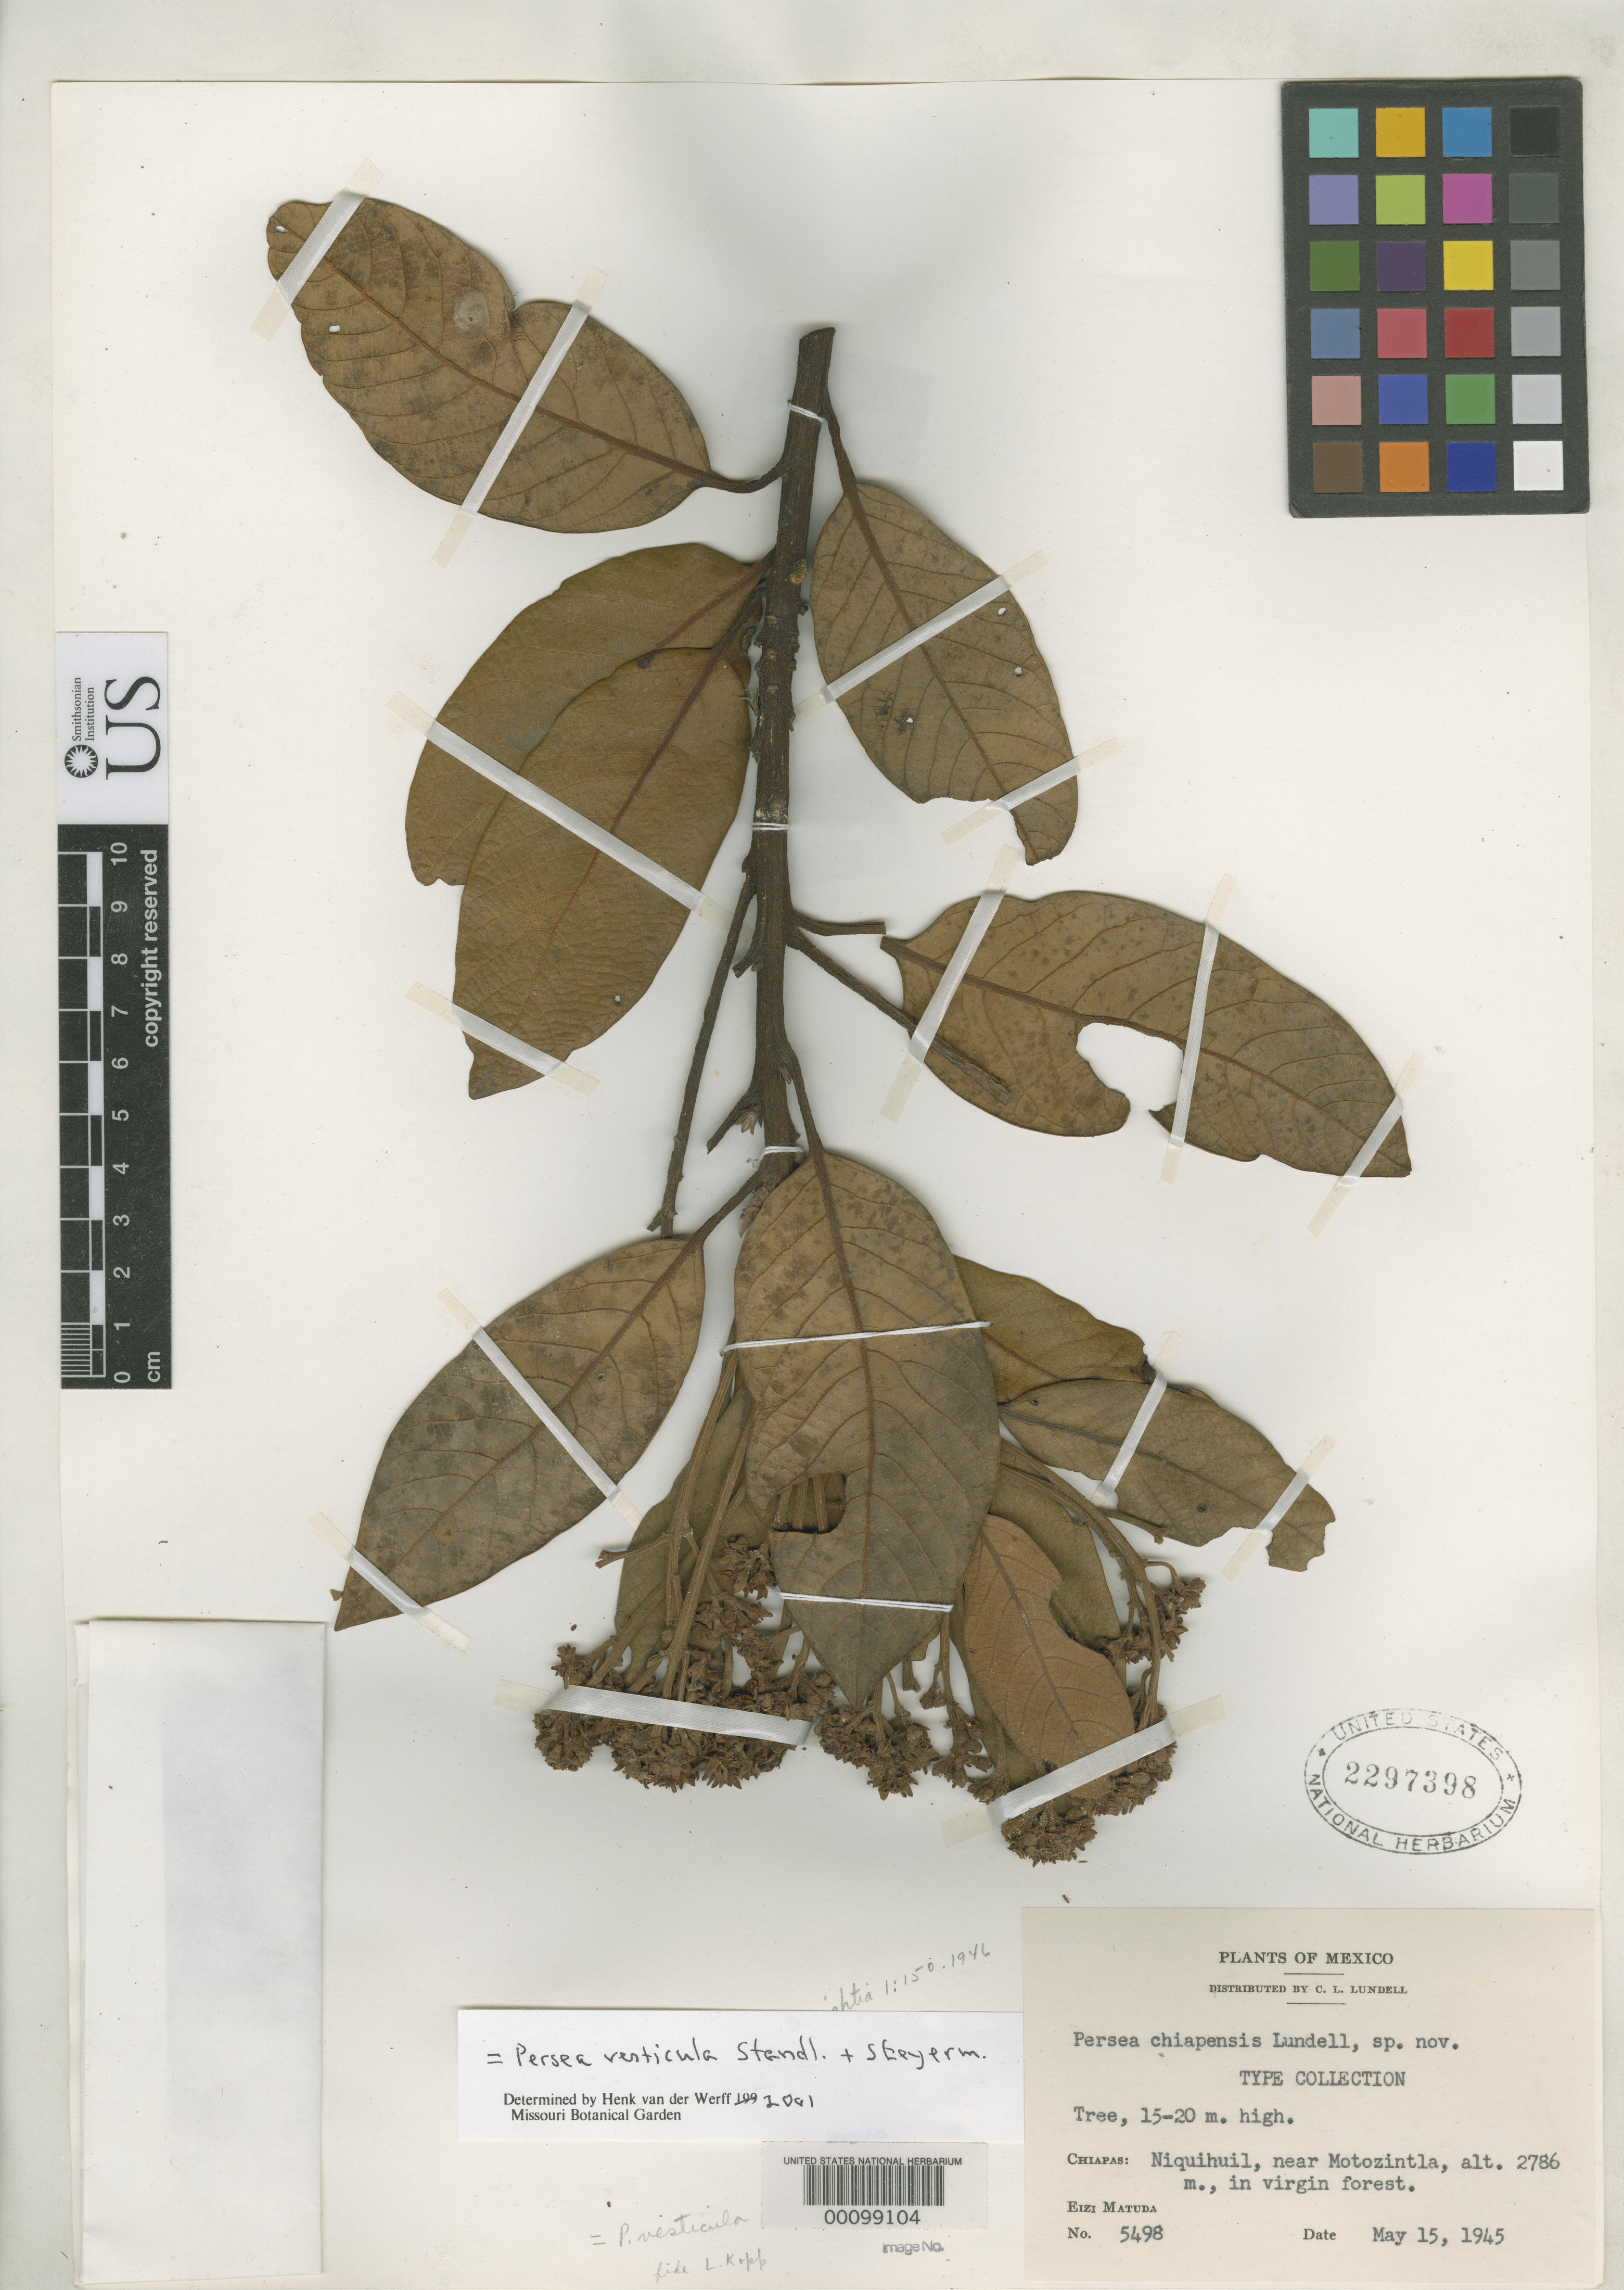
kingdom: Plantae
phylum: Tracheophyta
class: Magnoliopsida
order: Laurales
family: Lauraceae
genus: Persea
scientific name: Persea chiapensis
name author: Lundell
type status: Isotype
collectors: E. Matuda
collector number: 5498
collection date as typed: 15 May 1945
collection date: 1945-05-15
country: Mexico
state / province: Chiapas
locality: Niquihuil, near Motozint;a.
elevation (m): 2786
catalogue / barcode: US 2297398